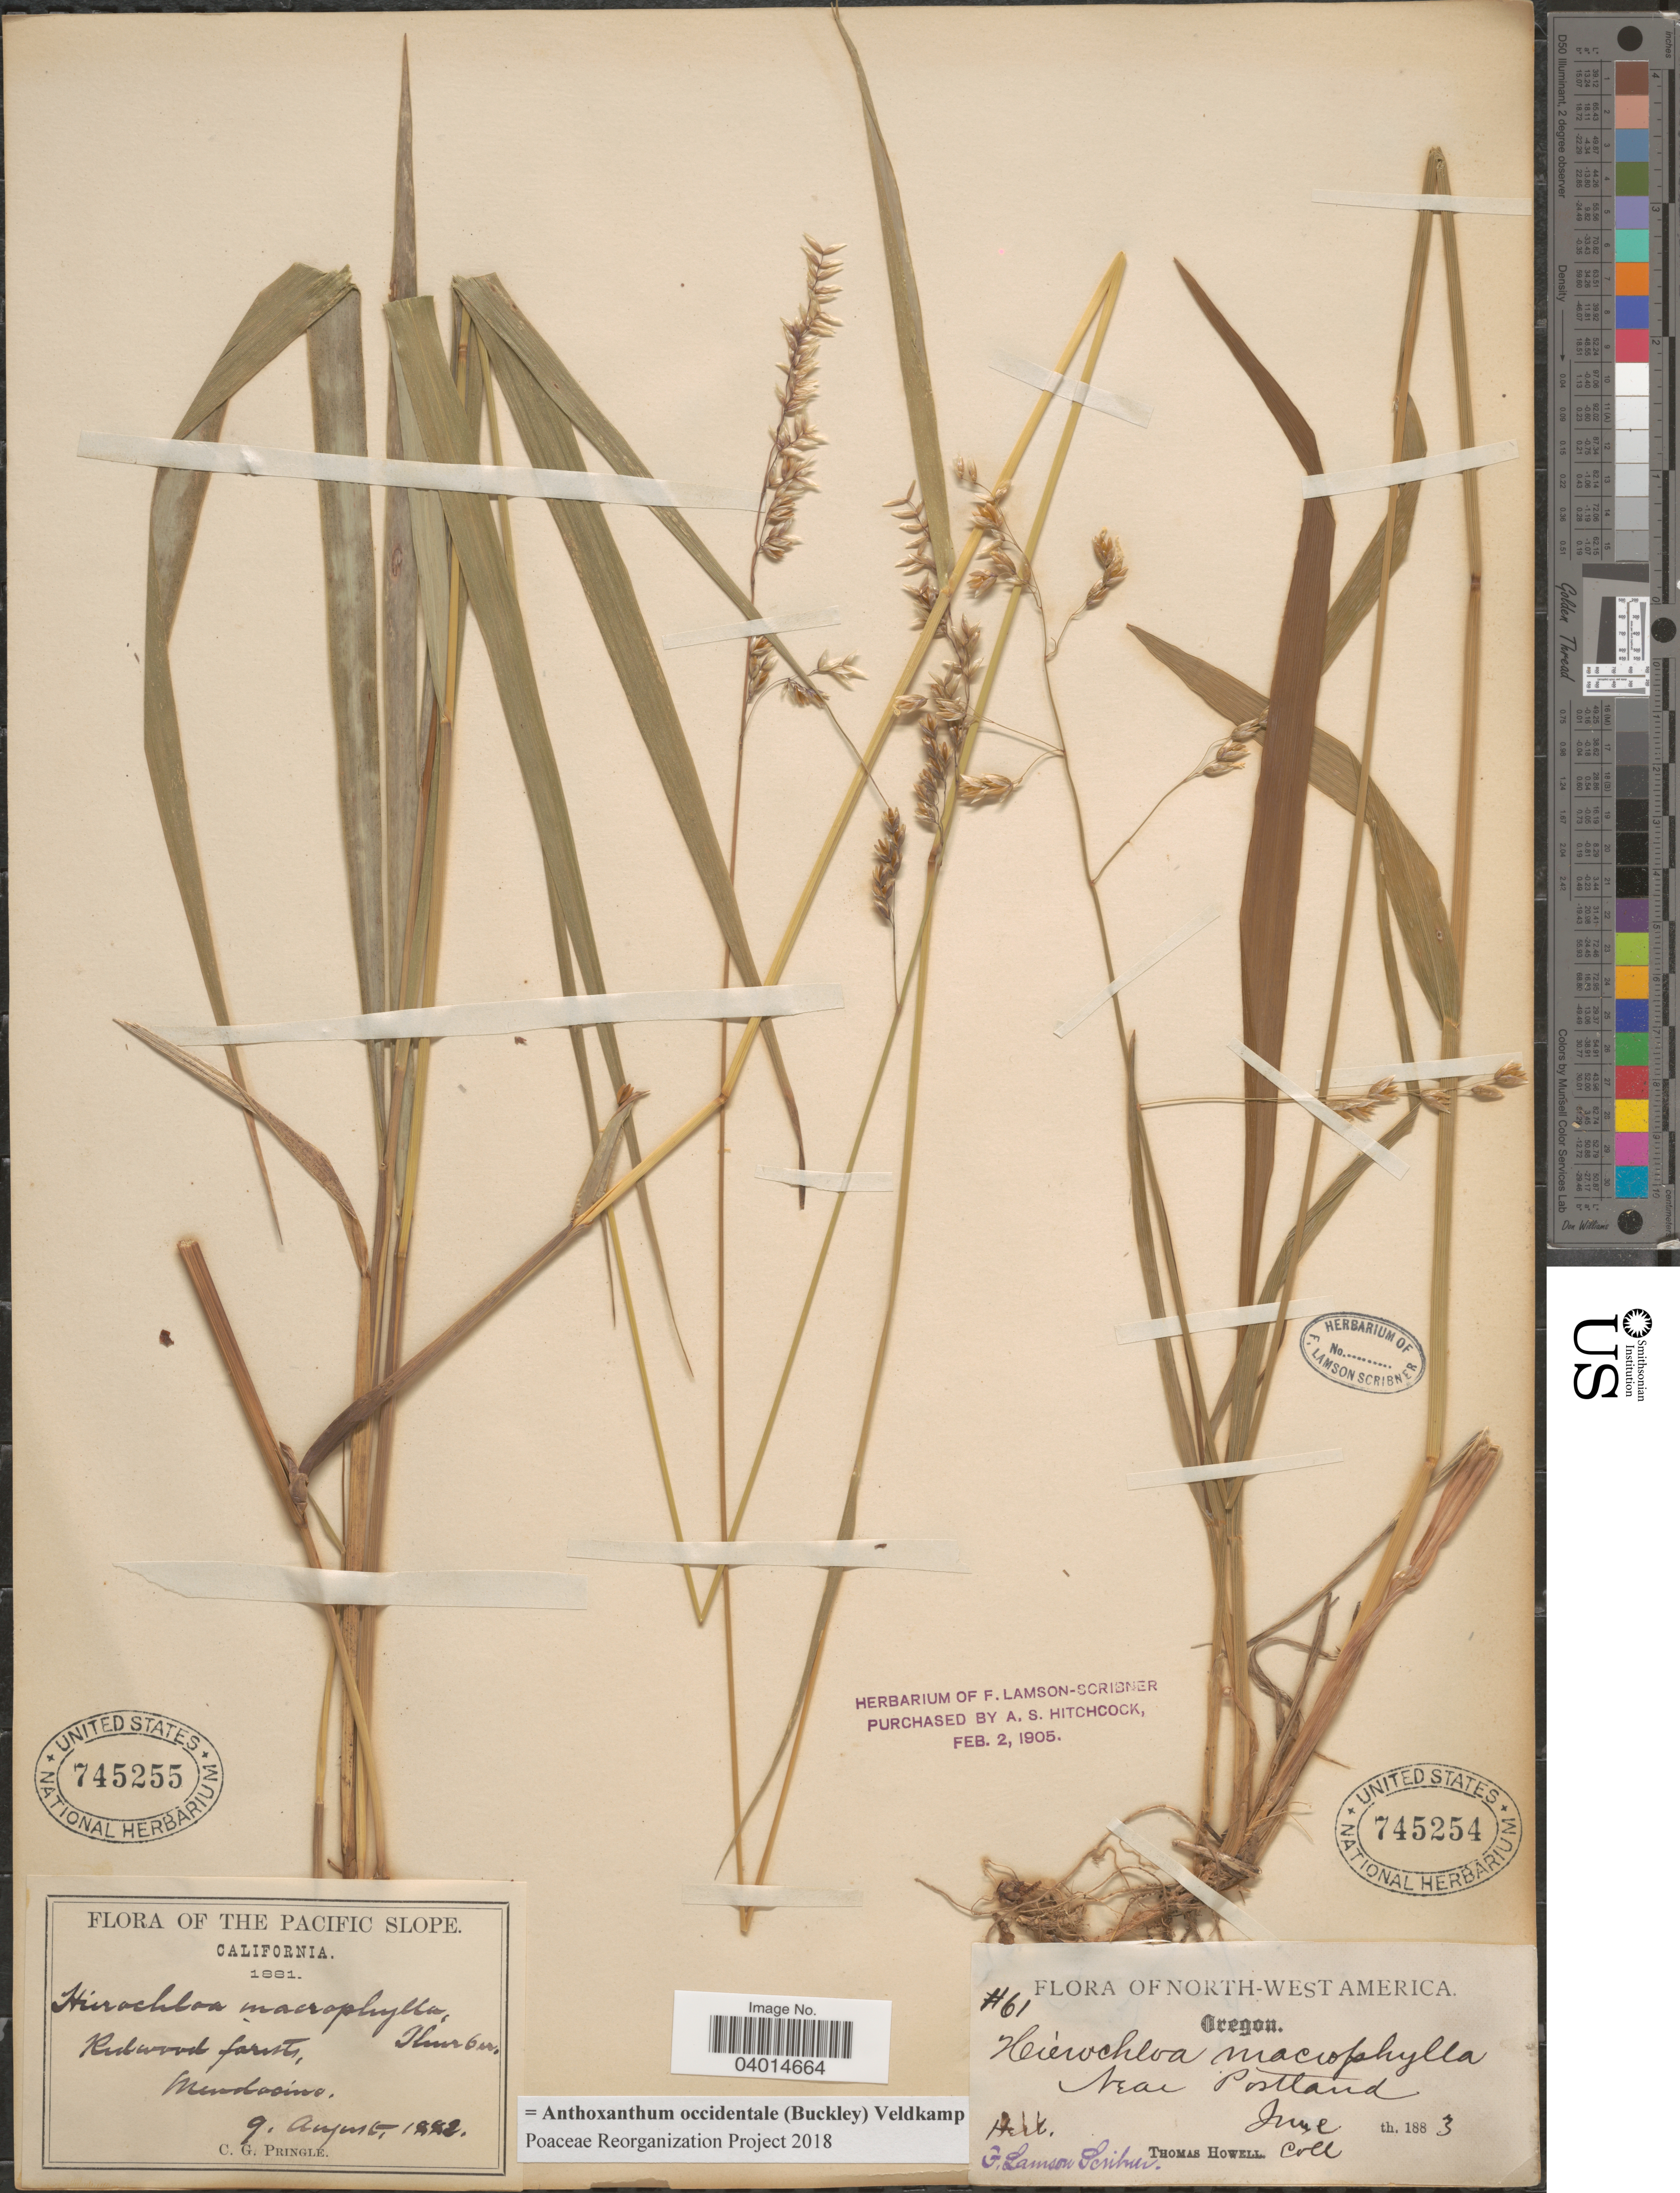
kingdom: Plantae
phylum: Tracheophyta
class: Liliopsida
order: Poales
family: Poaceae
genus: Anthoxanthum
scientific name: Anthoxanthum occidentale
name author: (Buckley) Veldkamp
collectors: T. Howell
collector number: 61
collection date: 1883-06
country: United States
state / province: Oregon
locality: Near Portland.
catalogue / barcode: US 745254-2